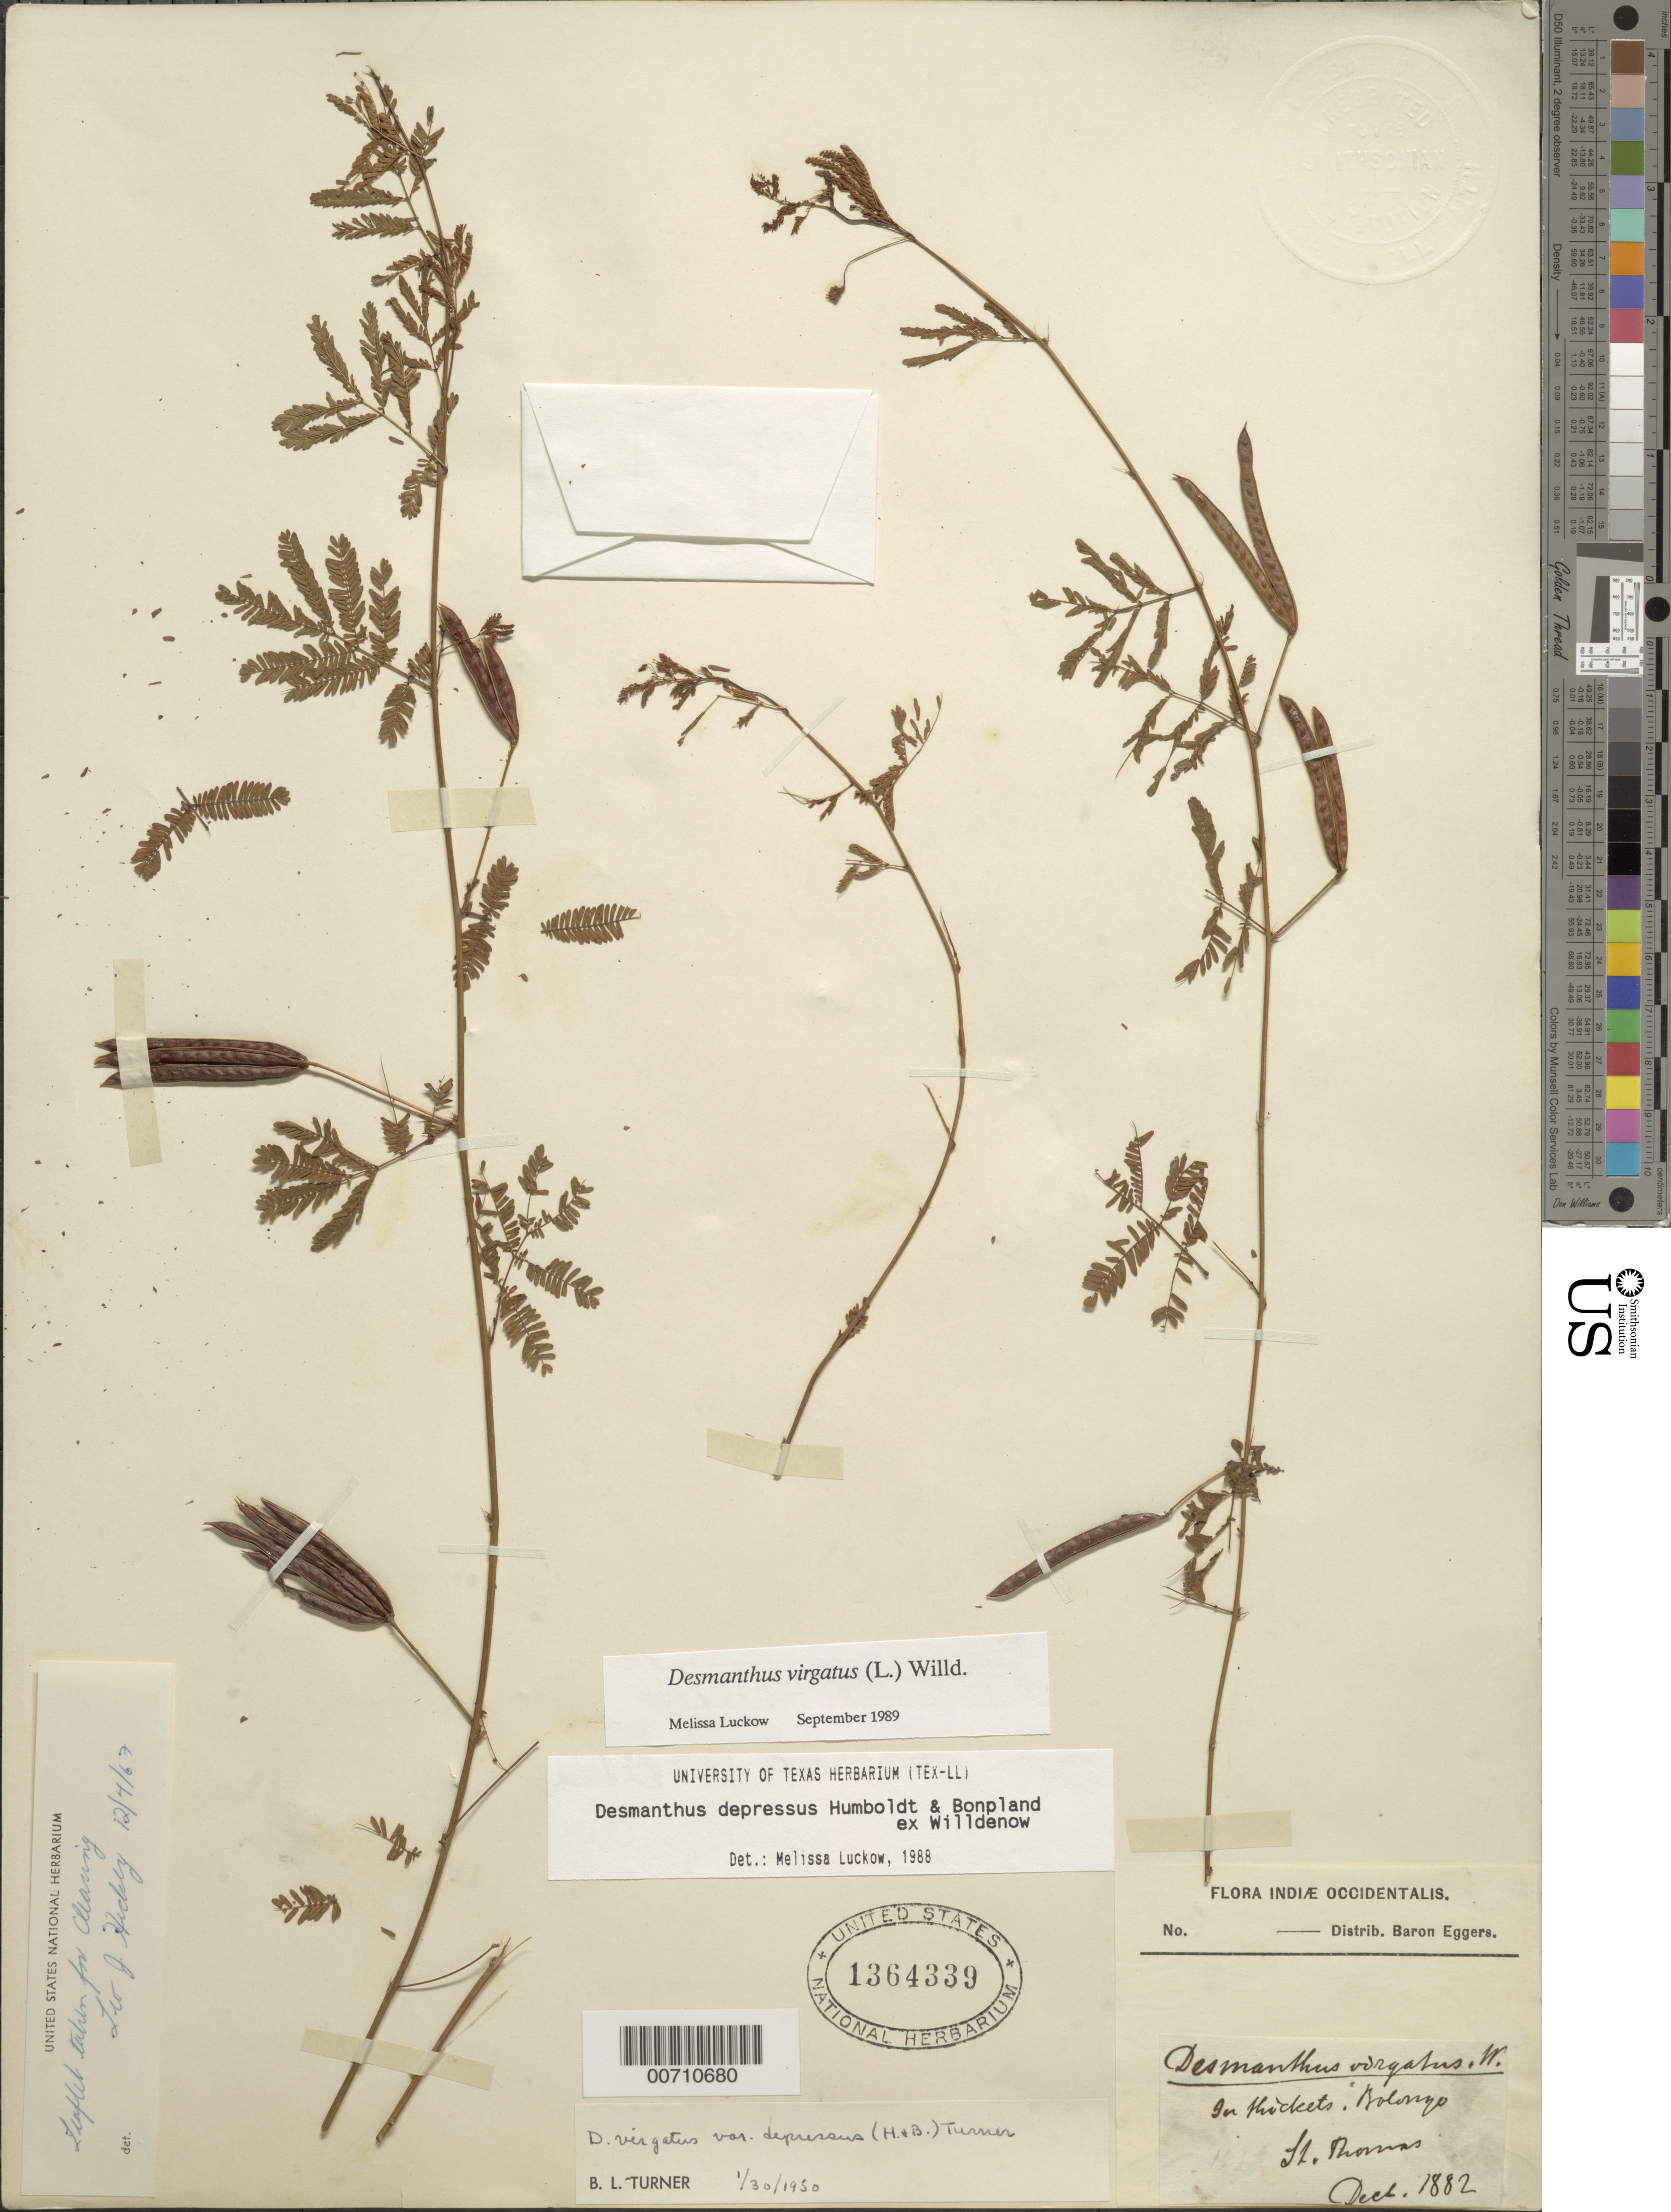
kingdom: Plantae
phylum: Tracheophyta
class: Magnoliopsida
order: Fabales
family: Fabaceae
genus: Desmanthus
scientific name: Desmanthus virgatus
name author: (L.) Willd.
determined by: Luckow, M. A.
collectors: H. F. A. von Eggers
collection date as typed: Dec 1882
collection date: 1882-12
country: U.S. Virgin Islands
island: St. Thomas Island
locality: Bolonzo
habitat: In thickets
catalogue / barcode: US 1364339